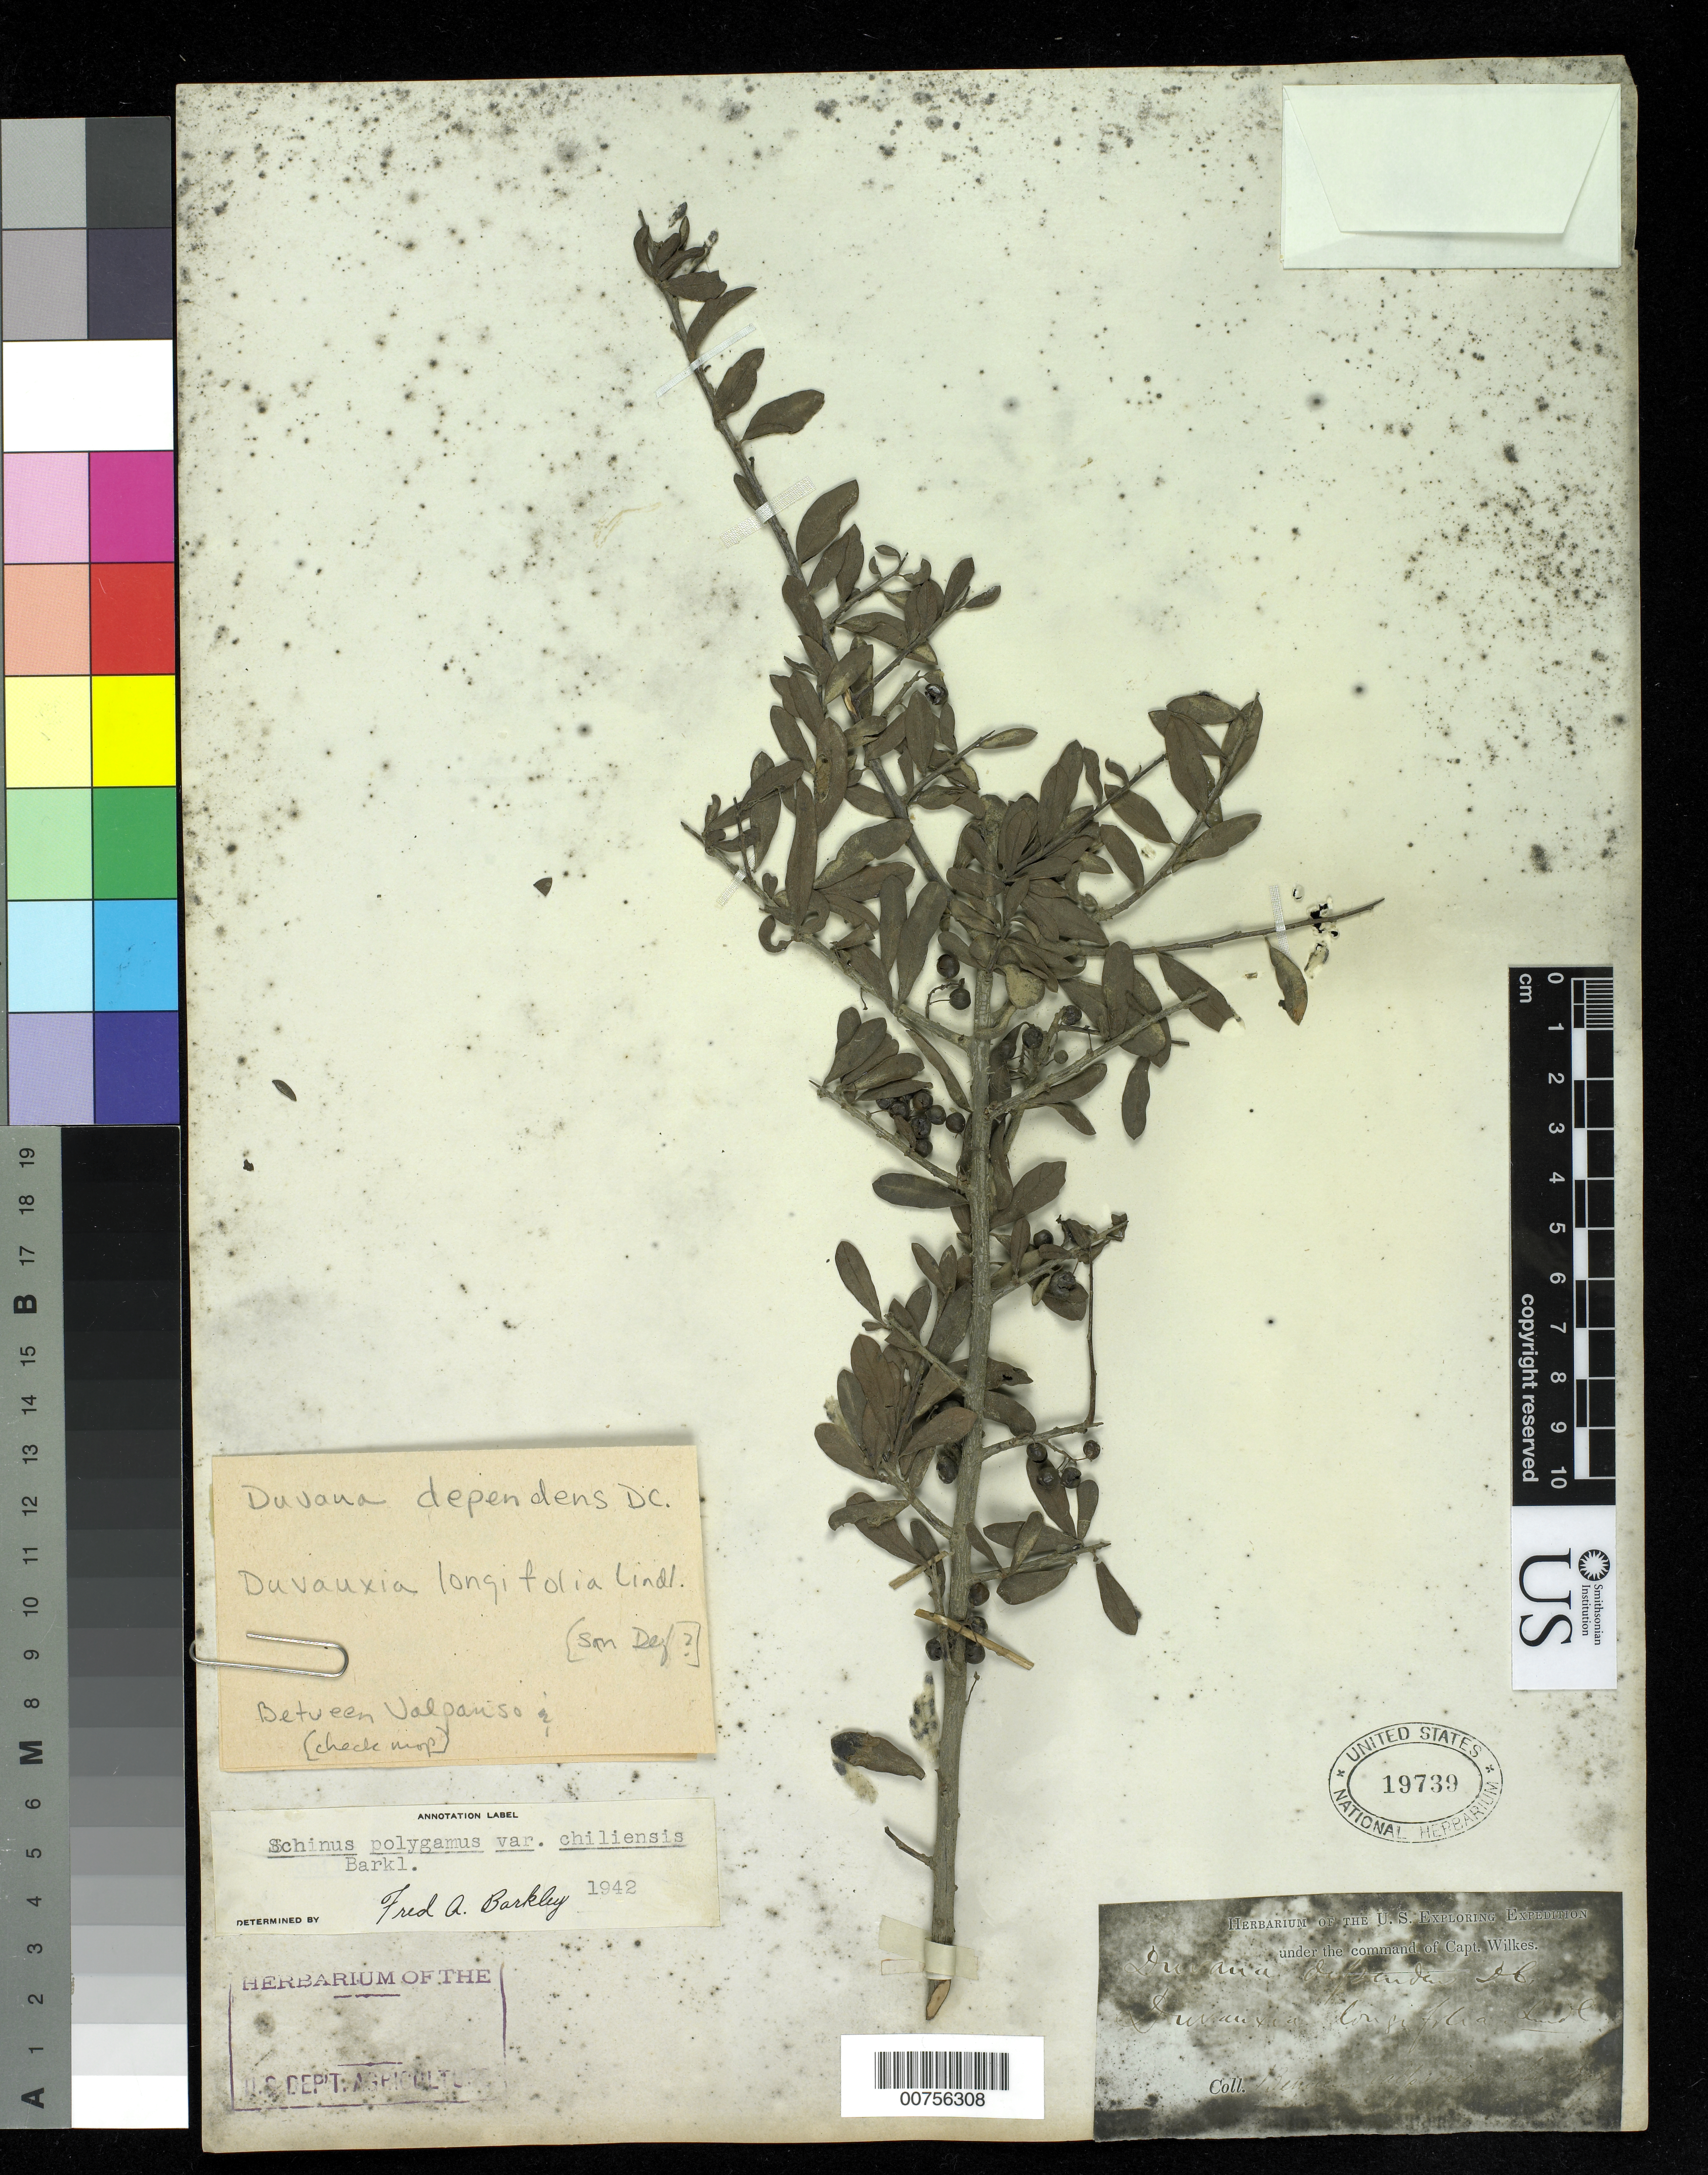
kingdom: Plantae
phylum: Tracheophyta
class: Magnoliopsida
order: Sapindales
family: Anacardiaceae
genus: Schinus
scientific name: Schinus polygama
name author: (Cav.) Cabrera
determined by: Mitchell, J. D.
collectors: Wilkes Explor. Exped.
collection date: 1838/1842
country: Chile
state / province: Valparaíso (V)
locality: Between Valparaiso and (illegible)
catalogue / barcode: US 19739